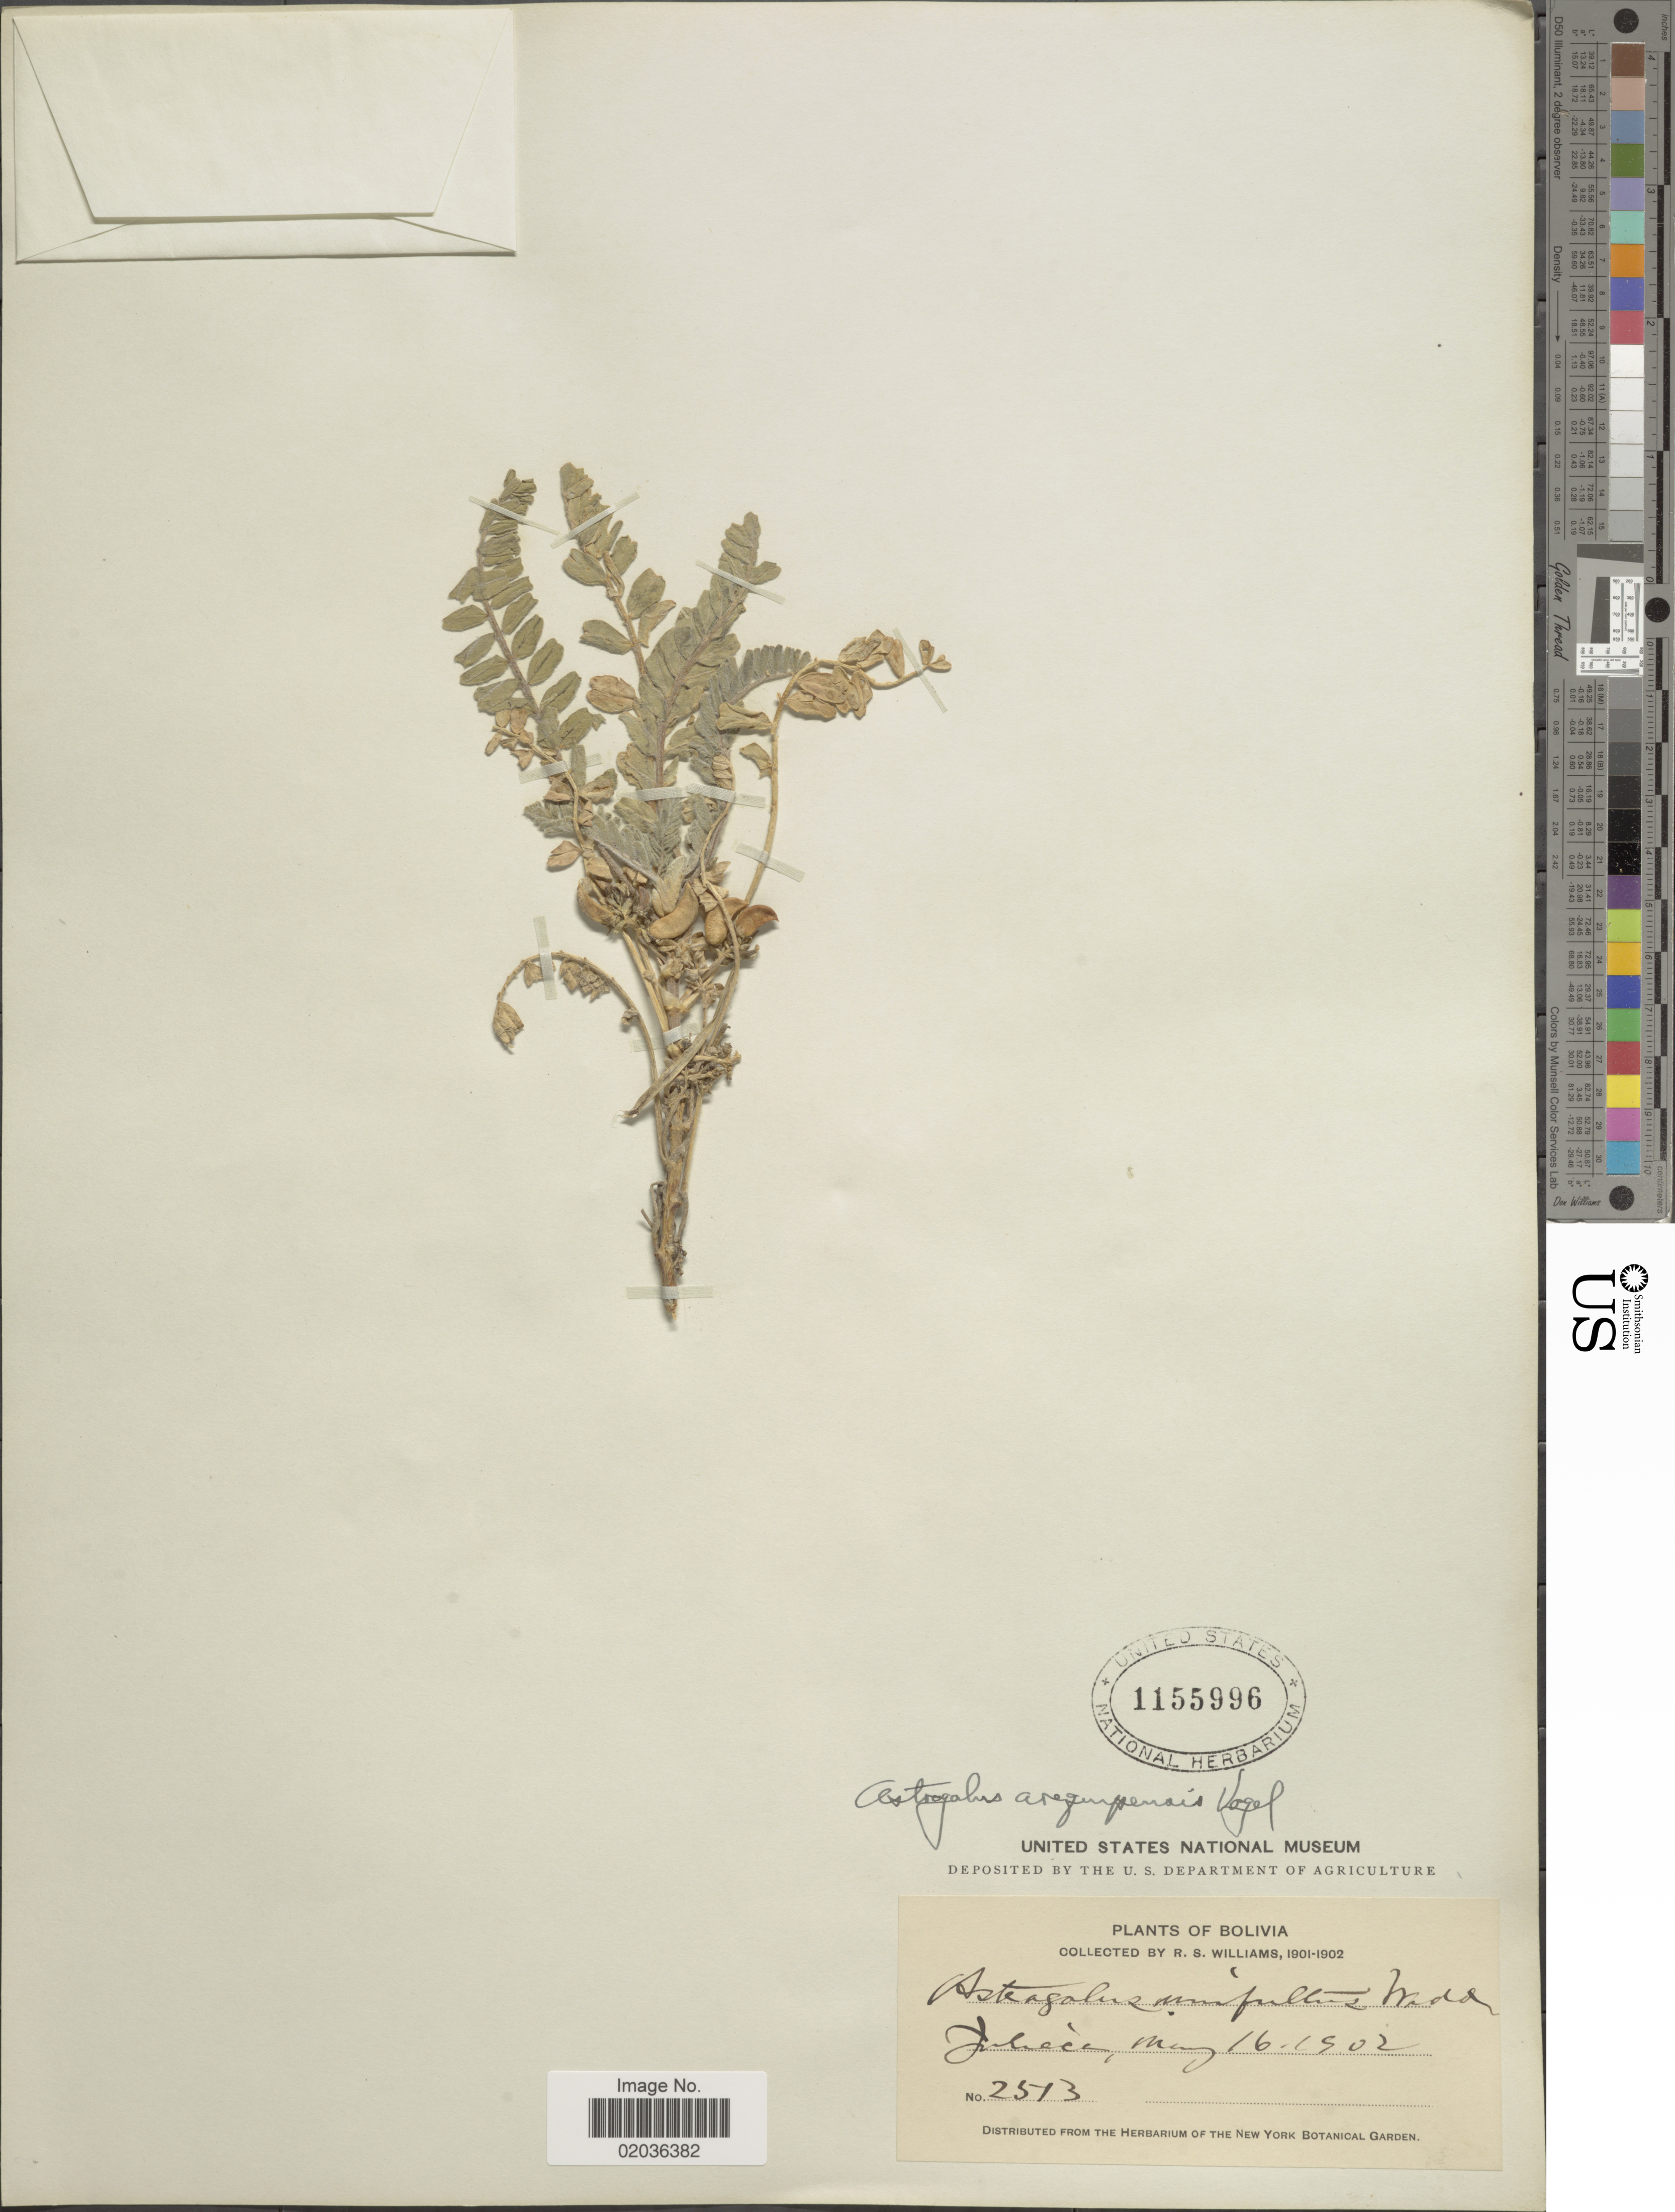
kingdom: Plantae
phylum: Tracheophyta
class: Magnoliopsida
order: Fabales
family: Fabaceae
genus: Astragalus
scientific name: Astragalus arequipensis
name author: Vogel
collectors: R. S. Williams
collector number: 2313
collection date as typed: May 16, 1902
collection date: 1902-05-16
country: Peru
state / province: Puno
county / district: San Román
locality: Juliaca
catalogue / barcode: US 1155996